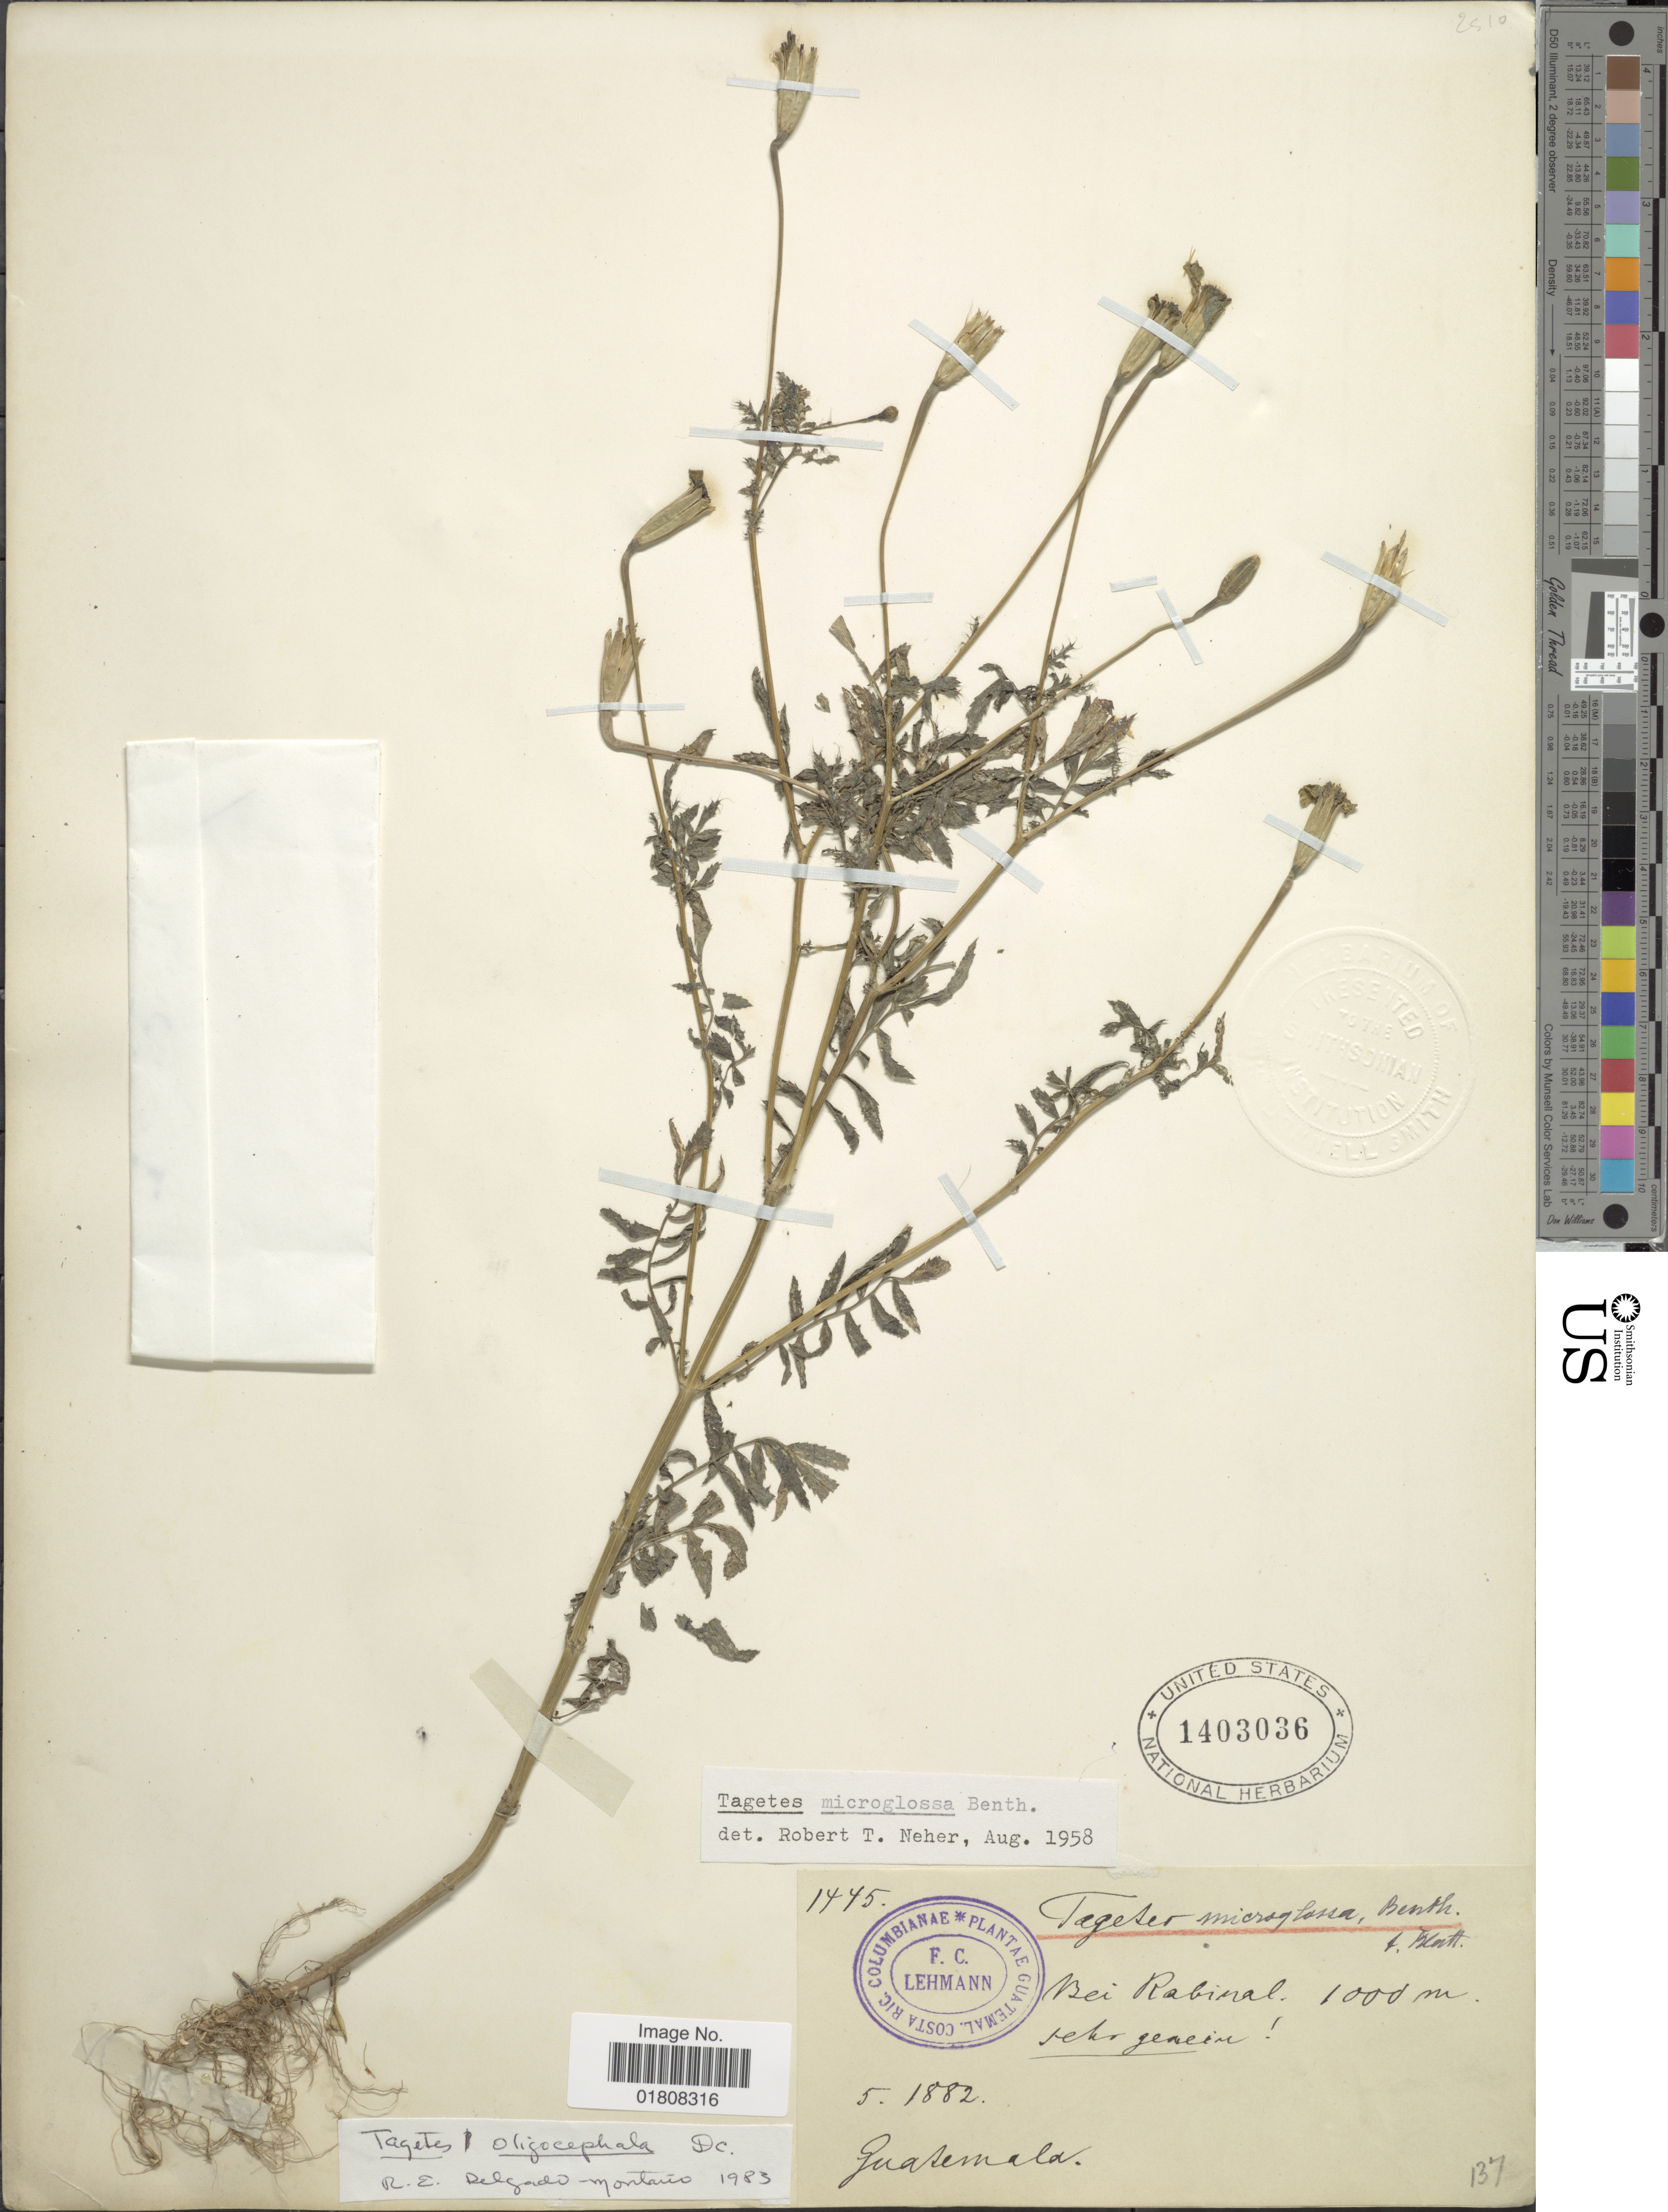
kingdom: Plantae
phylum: Tracheophyta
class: Magnoliopsida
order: Asterales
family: Asteraceae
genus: Tagetes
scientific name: Tagetes oligocephala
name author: DC.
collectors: F. C. Lehmann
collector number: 1445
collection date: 1882-05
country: Guatemala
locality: Bei Rabinal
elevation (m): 1000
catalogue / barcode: US 1403036